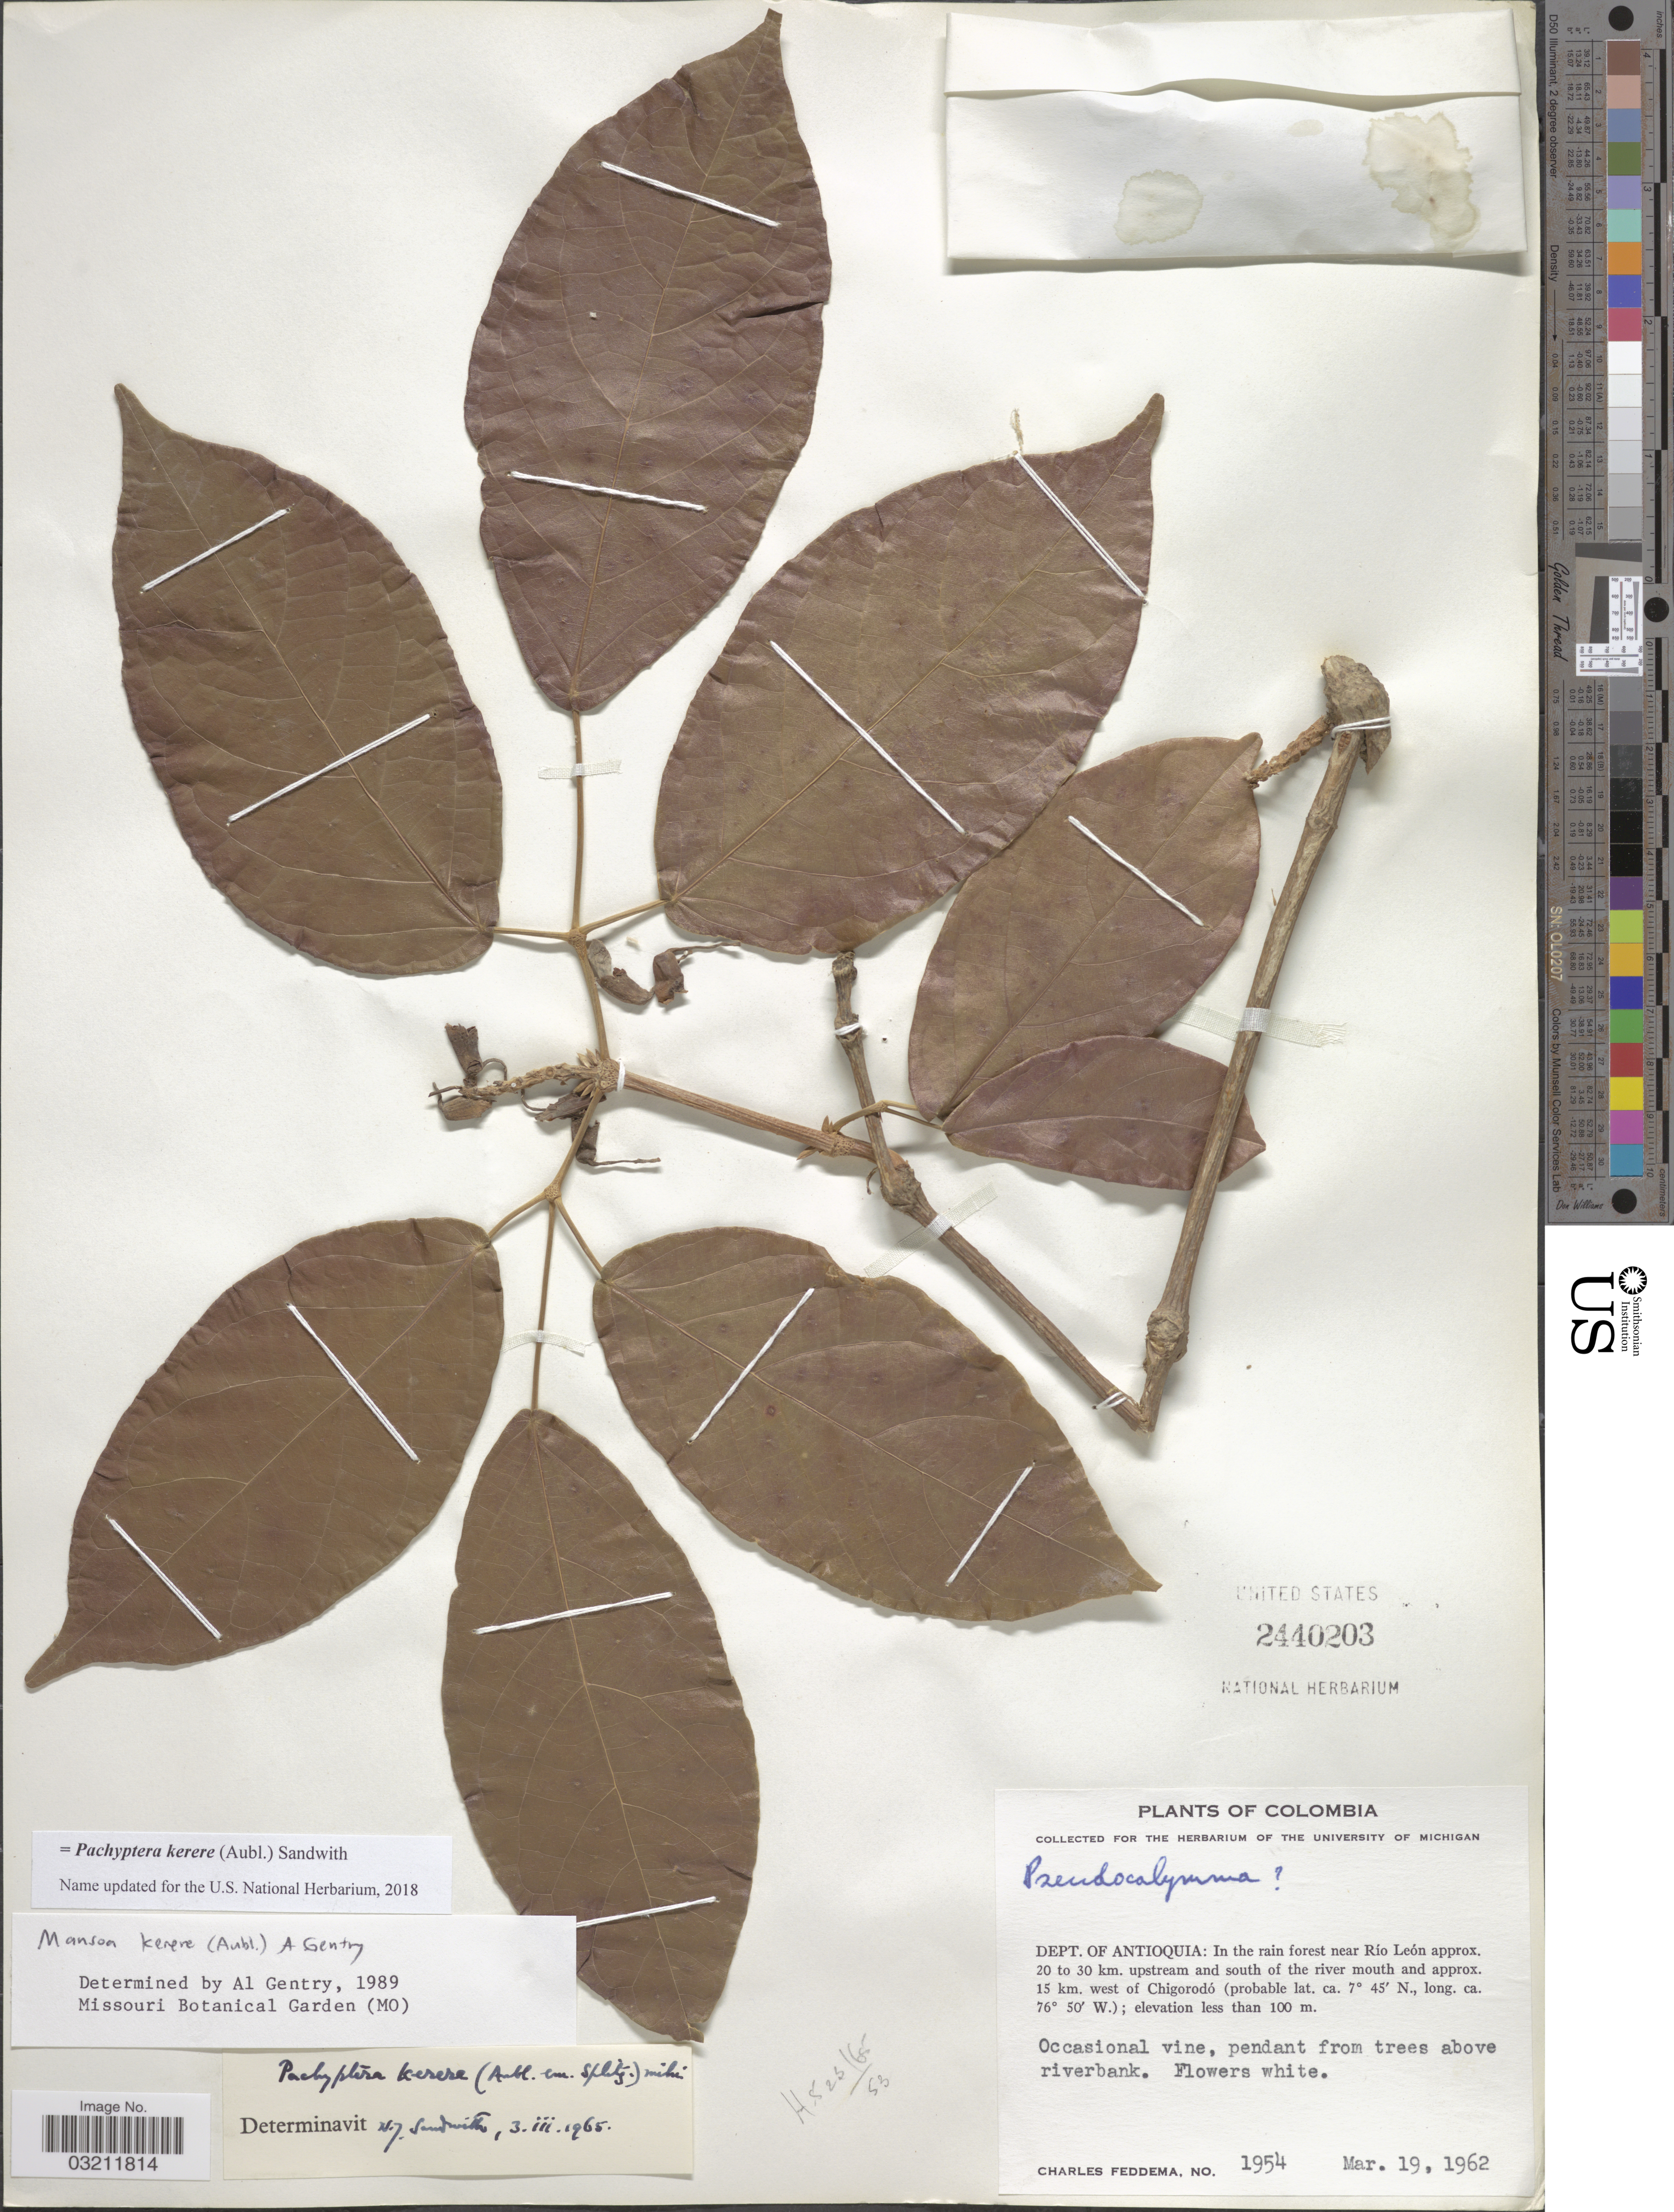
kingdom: Plantae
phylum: Tracheophyta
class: Magnoliopsida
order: Lamiales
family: Bignoniaceae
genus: Pachyptera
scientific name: Pachyptera kerere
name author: (Aubl.) Sandwith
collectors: C. Feddema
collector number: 1954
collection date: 1962-03-19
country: Colombia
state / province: Antioquia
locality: Dept. of Antioquia: In the rain forest near Río León approx. 20 to 30 km. upstream and south of the river mouth and approx. 15 km. west of Chigorodó.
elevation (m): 100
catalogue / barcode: US 2440203